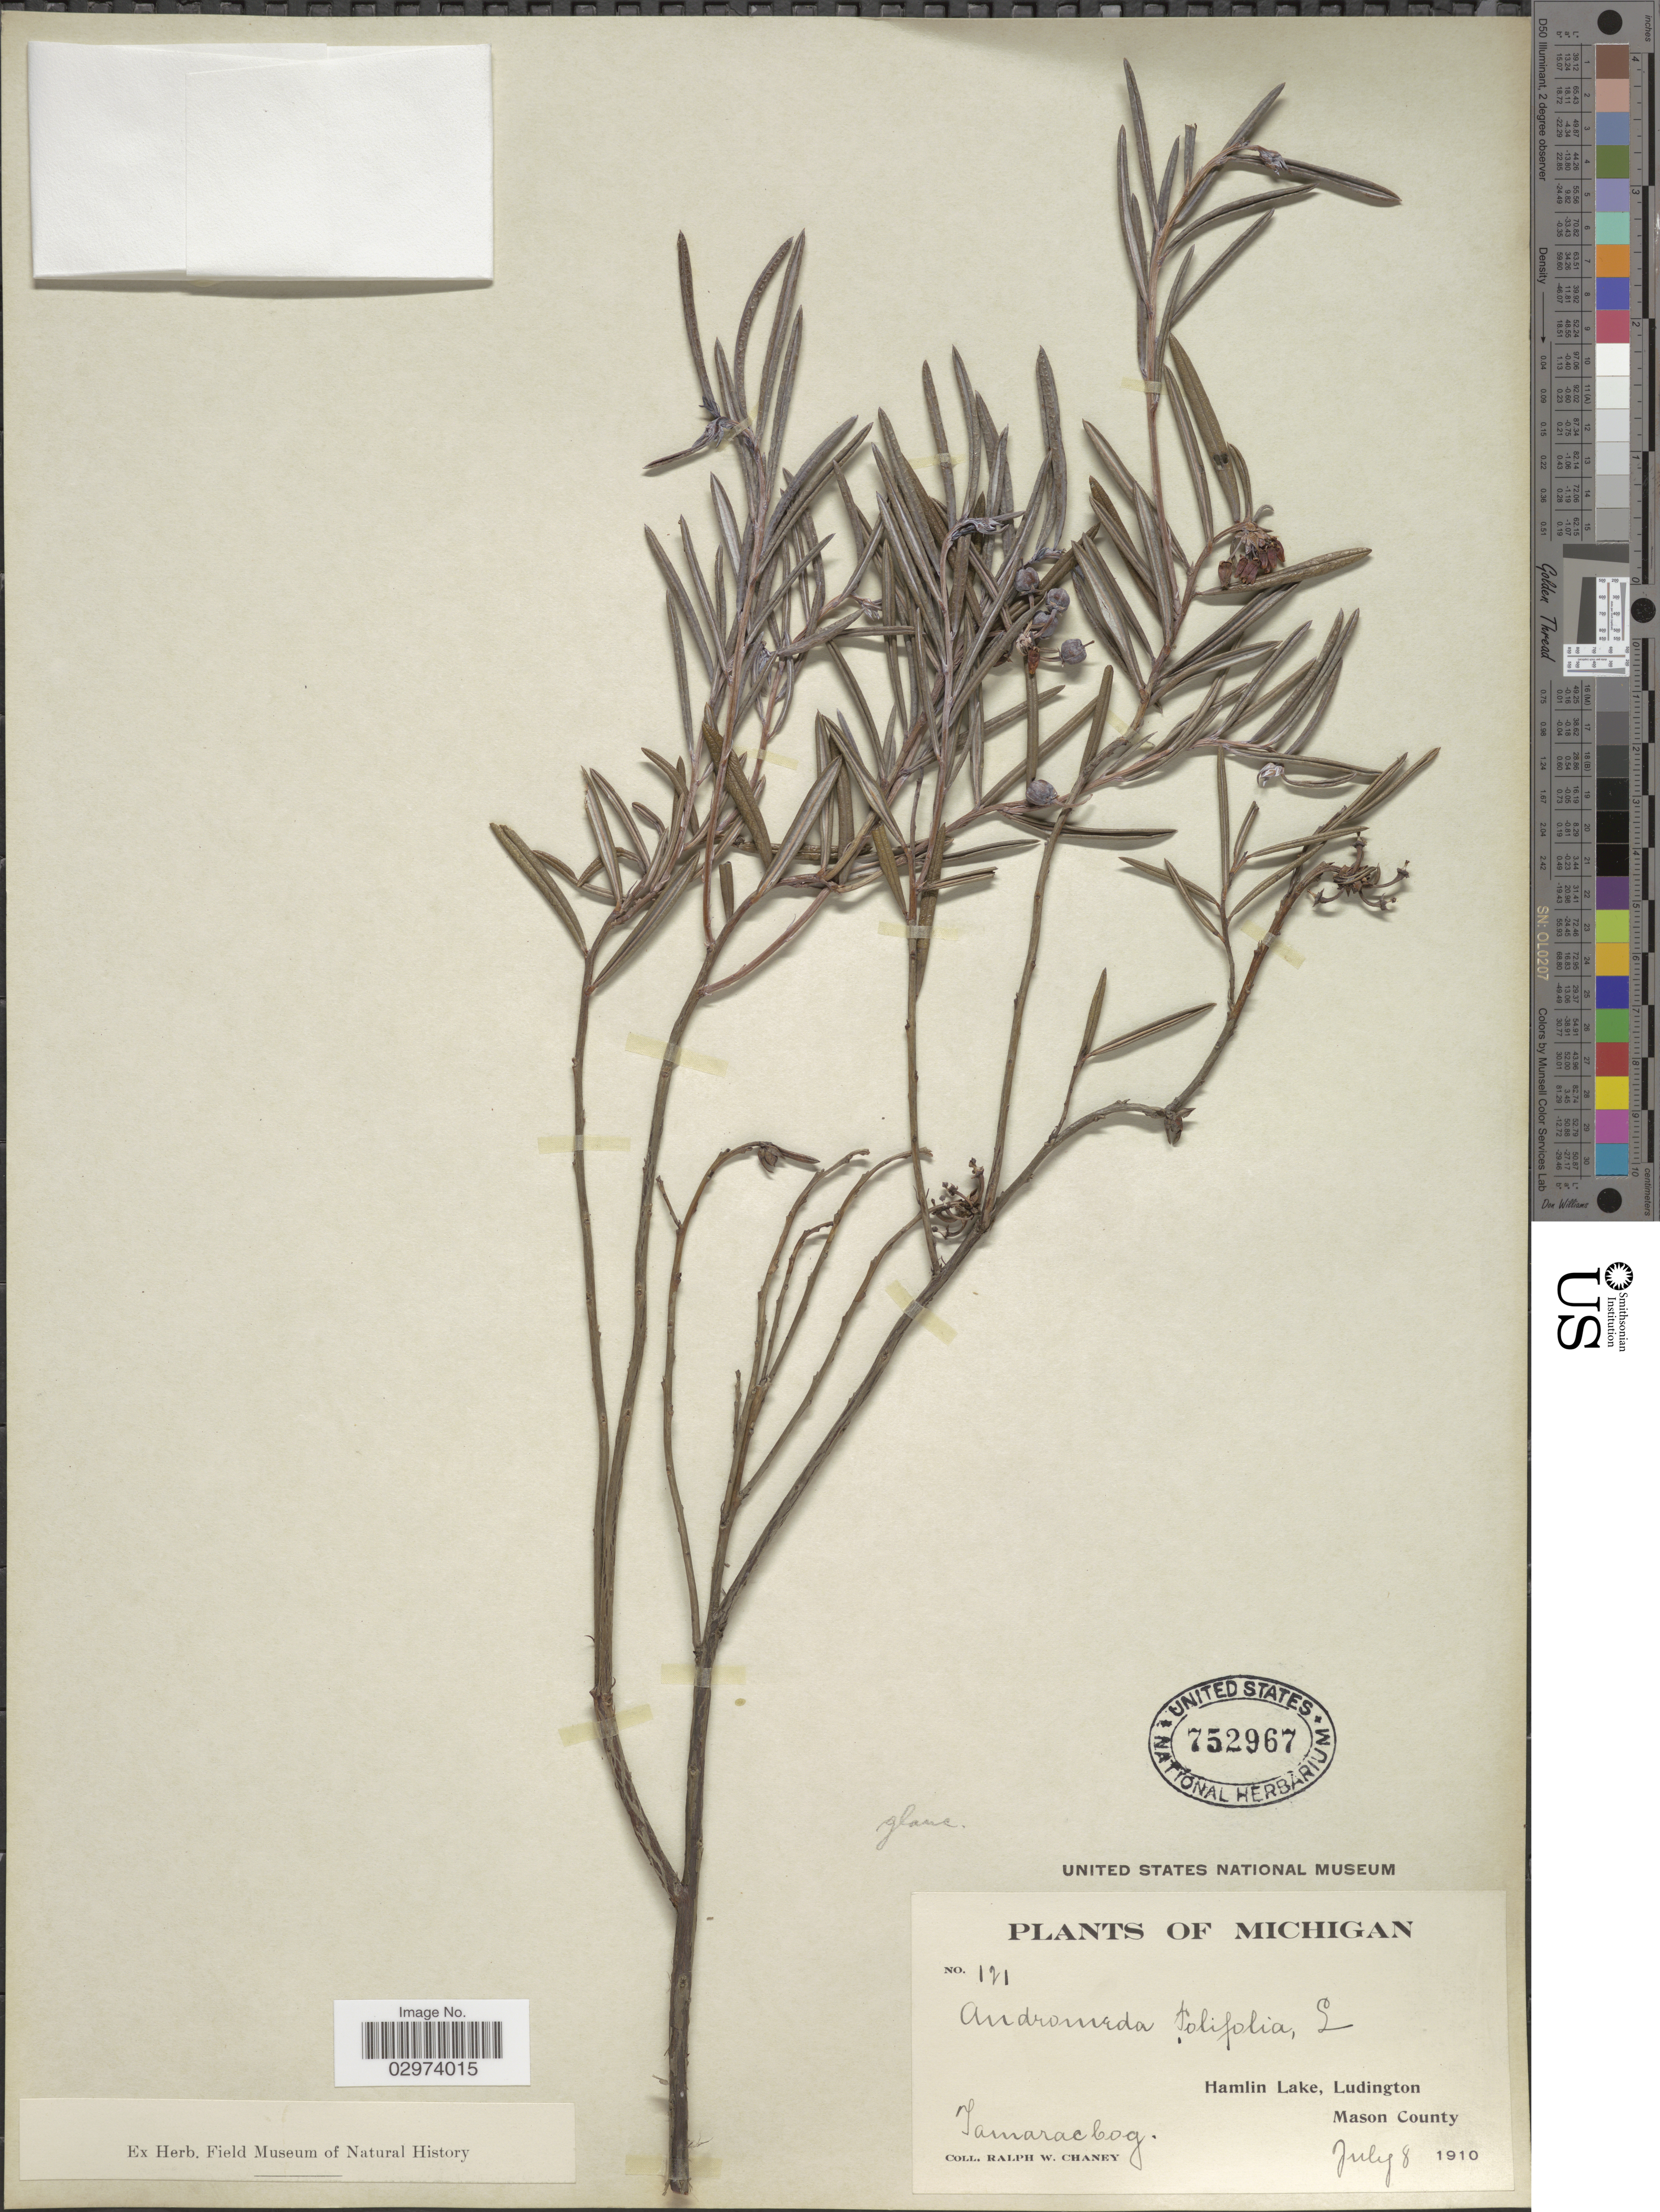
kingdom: Plantae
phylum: Tracheophyta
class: Magnoliopsida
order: Ericales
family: Ericaceae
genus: Andromeda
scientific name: Andromeda polifolia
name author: L.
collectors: R. Chaney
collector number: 121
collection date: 1910-07-08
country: United States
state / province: Michigan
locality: Hamlin Lake, Ludington. Masin County. Tamarac bog.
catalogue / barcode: US 752967